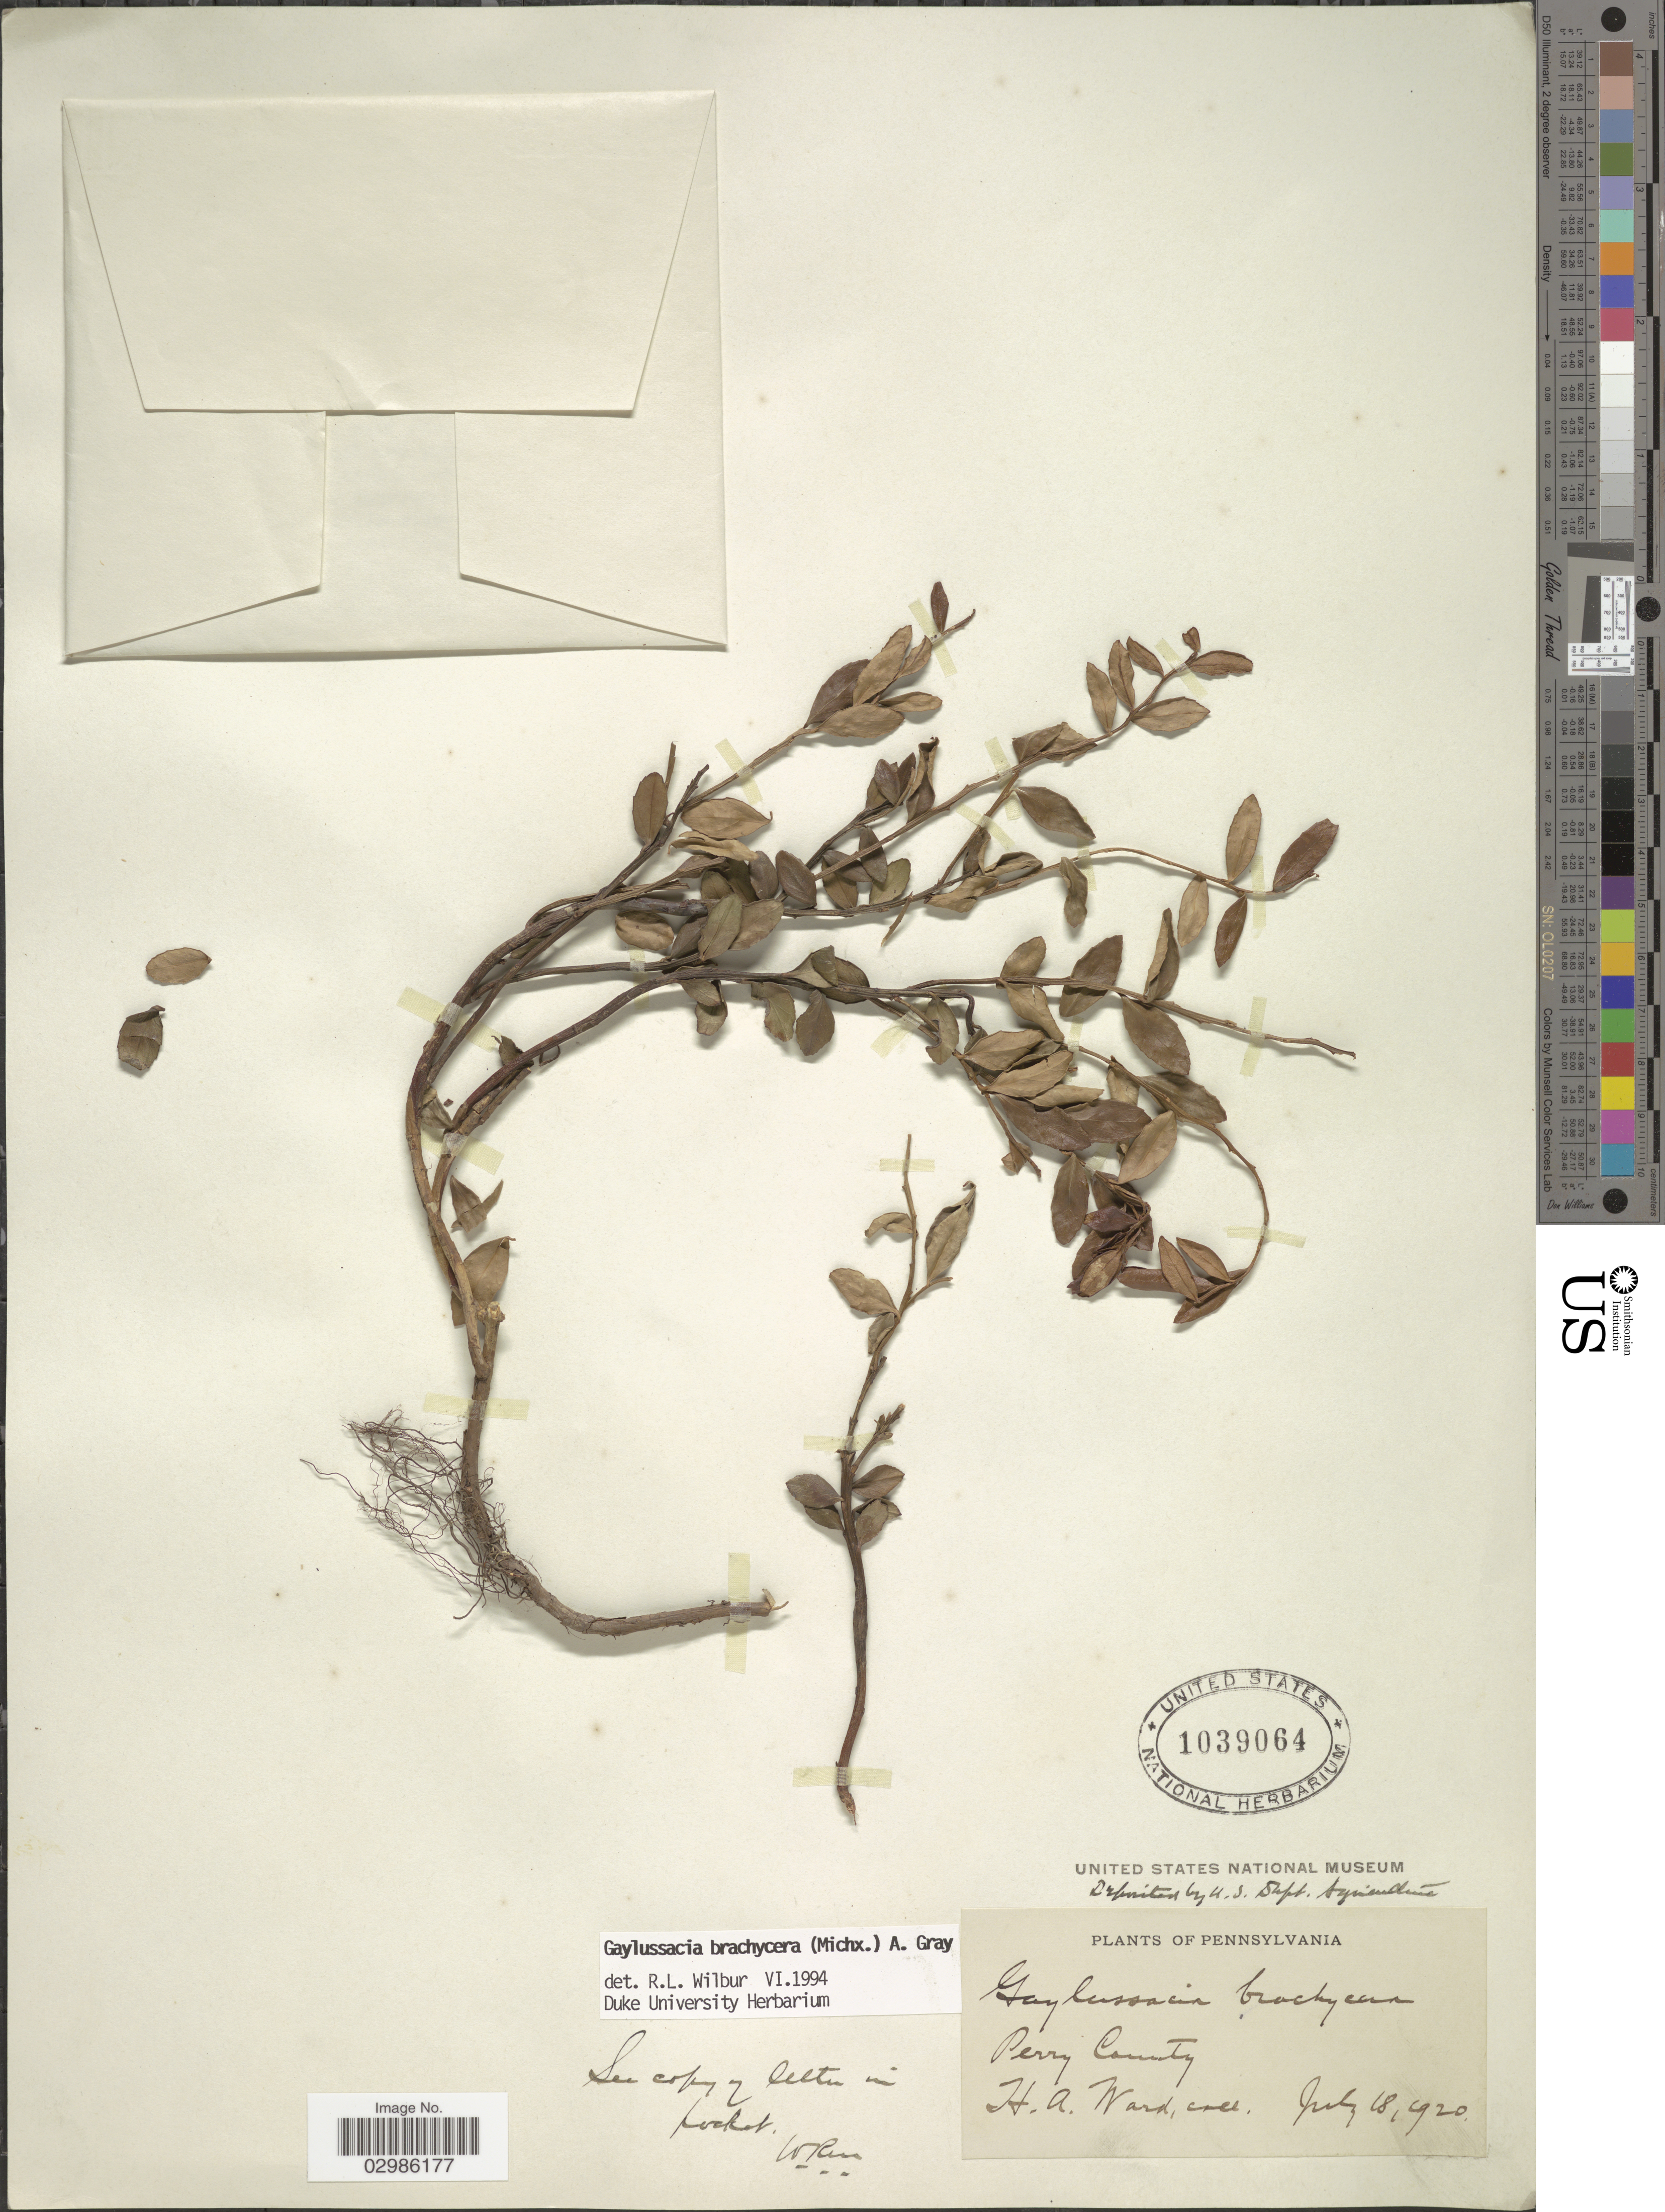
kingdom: Plantae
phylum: Tracheophyta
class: Magnoliopsida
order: Ericales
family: Ericaceae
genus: Gaylussacia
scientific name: Gaylussacia brachycera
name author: (Michx.) Torr. & A. Gray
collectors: H. Ward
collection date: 1920-07-18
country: United States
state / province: Pennsylvania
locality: Perry County.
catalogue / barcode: US 1039064